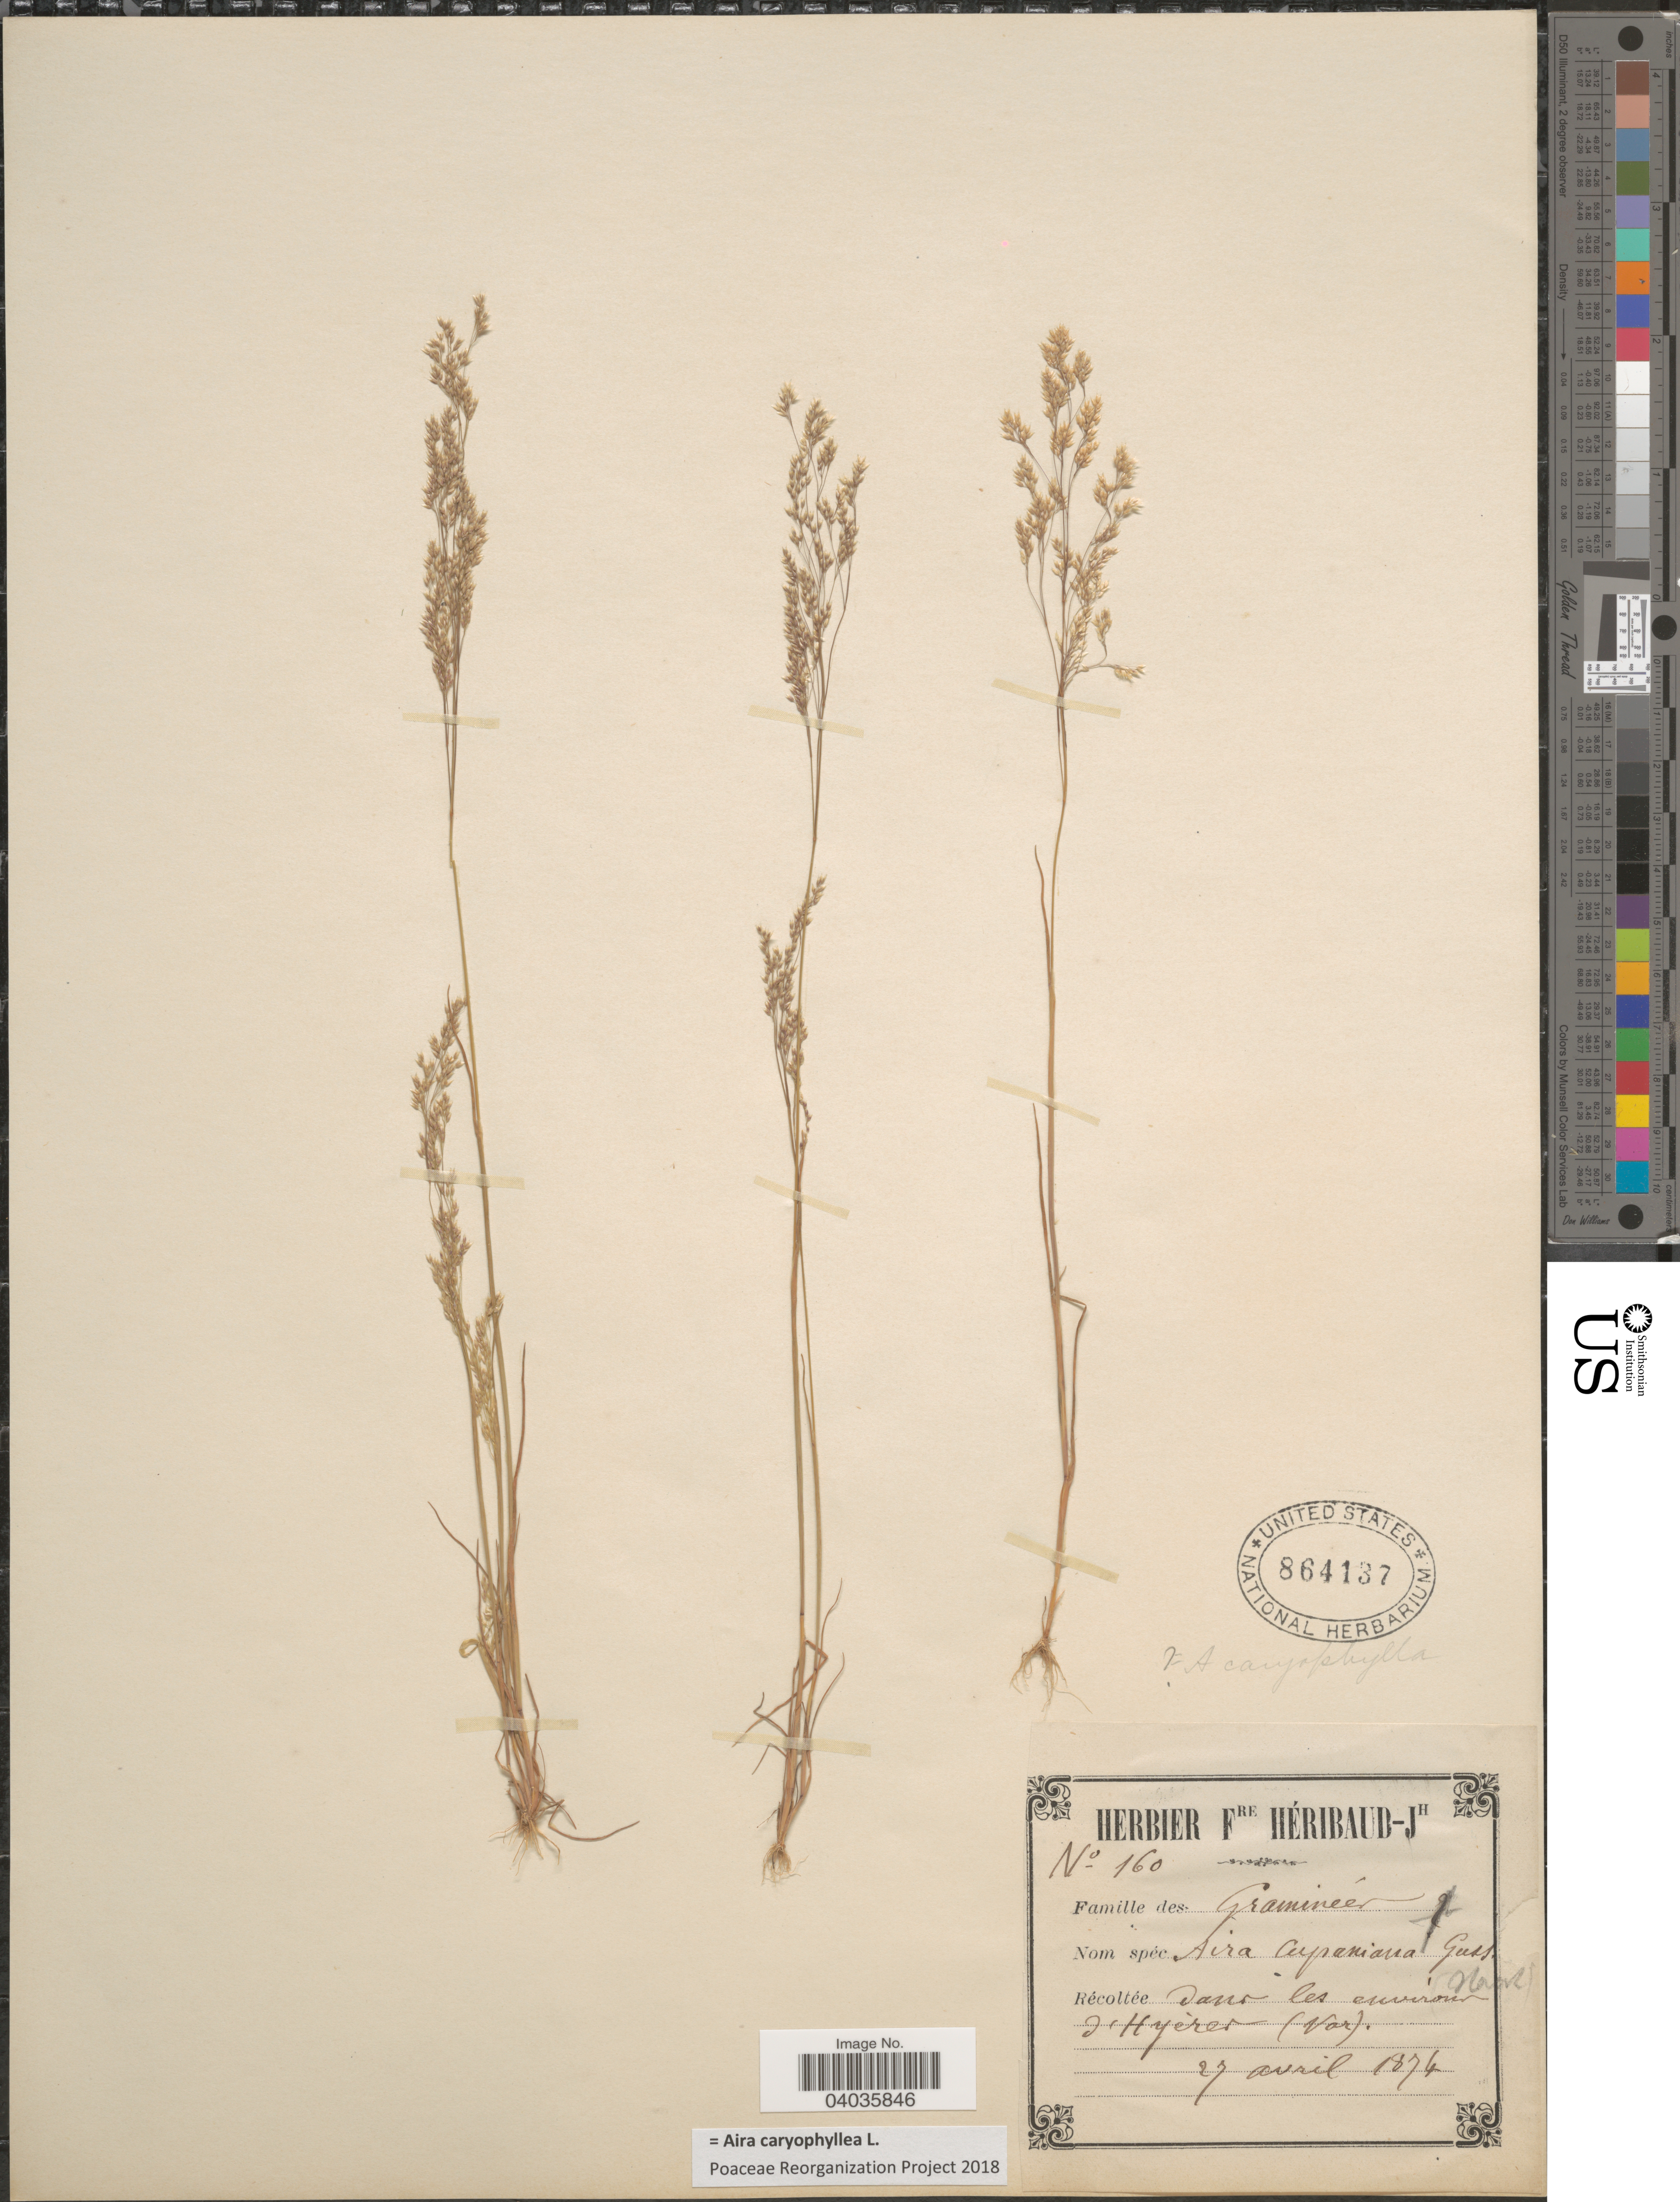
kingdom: Plantae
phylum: Tracheophyta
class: Liliopsida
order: Poales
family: Poaceae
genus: Aira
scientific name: Aira caryophyllea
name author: L.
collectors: F. Heribaud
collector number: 160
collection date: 1874-04-27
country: France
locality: Dans les environs d'Hyeres (Var.).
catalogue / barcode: US 864137